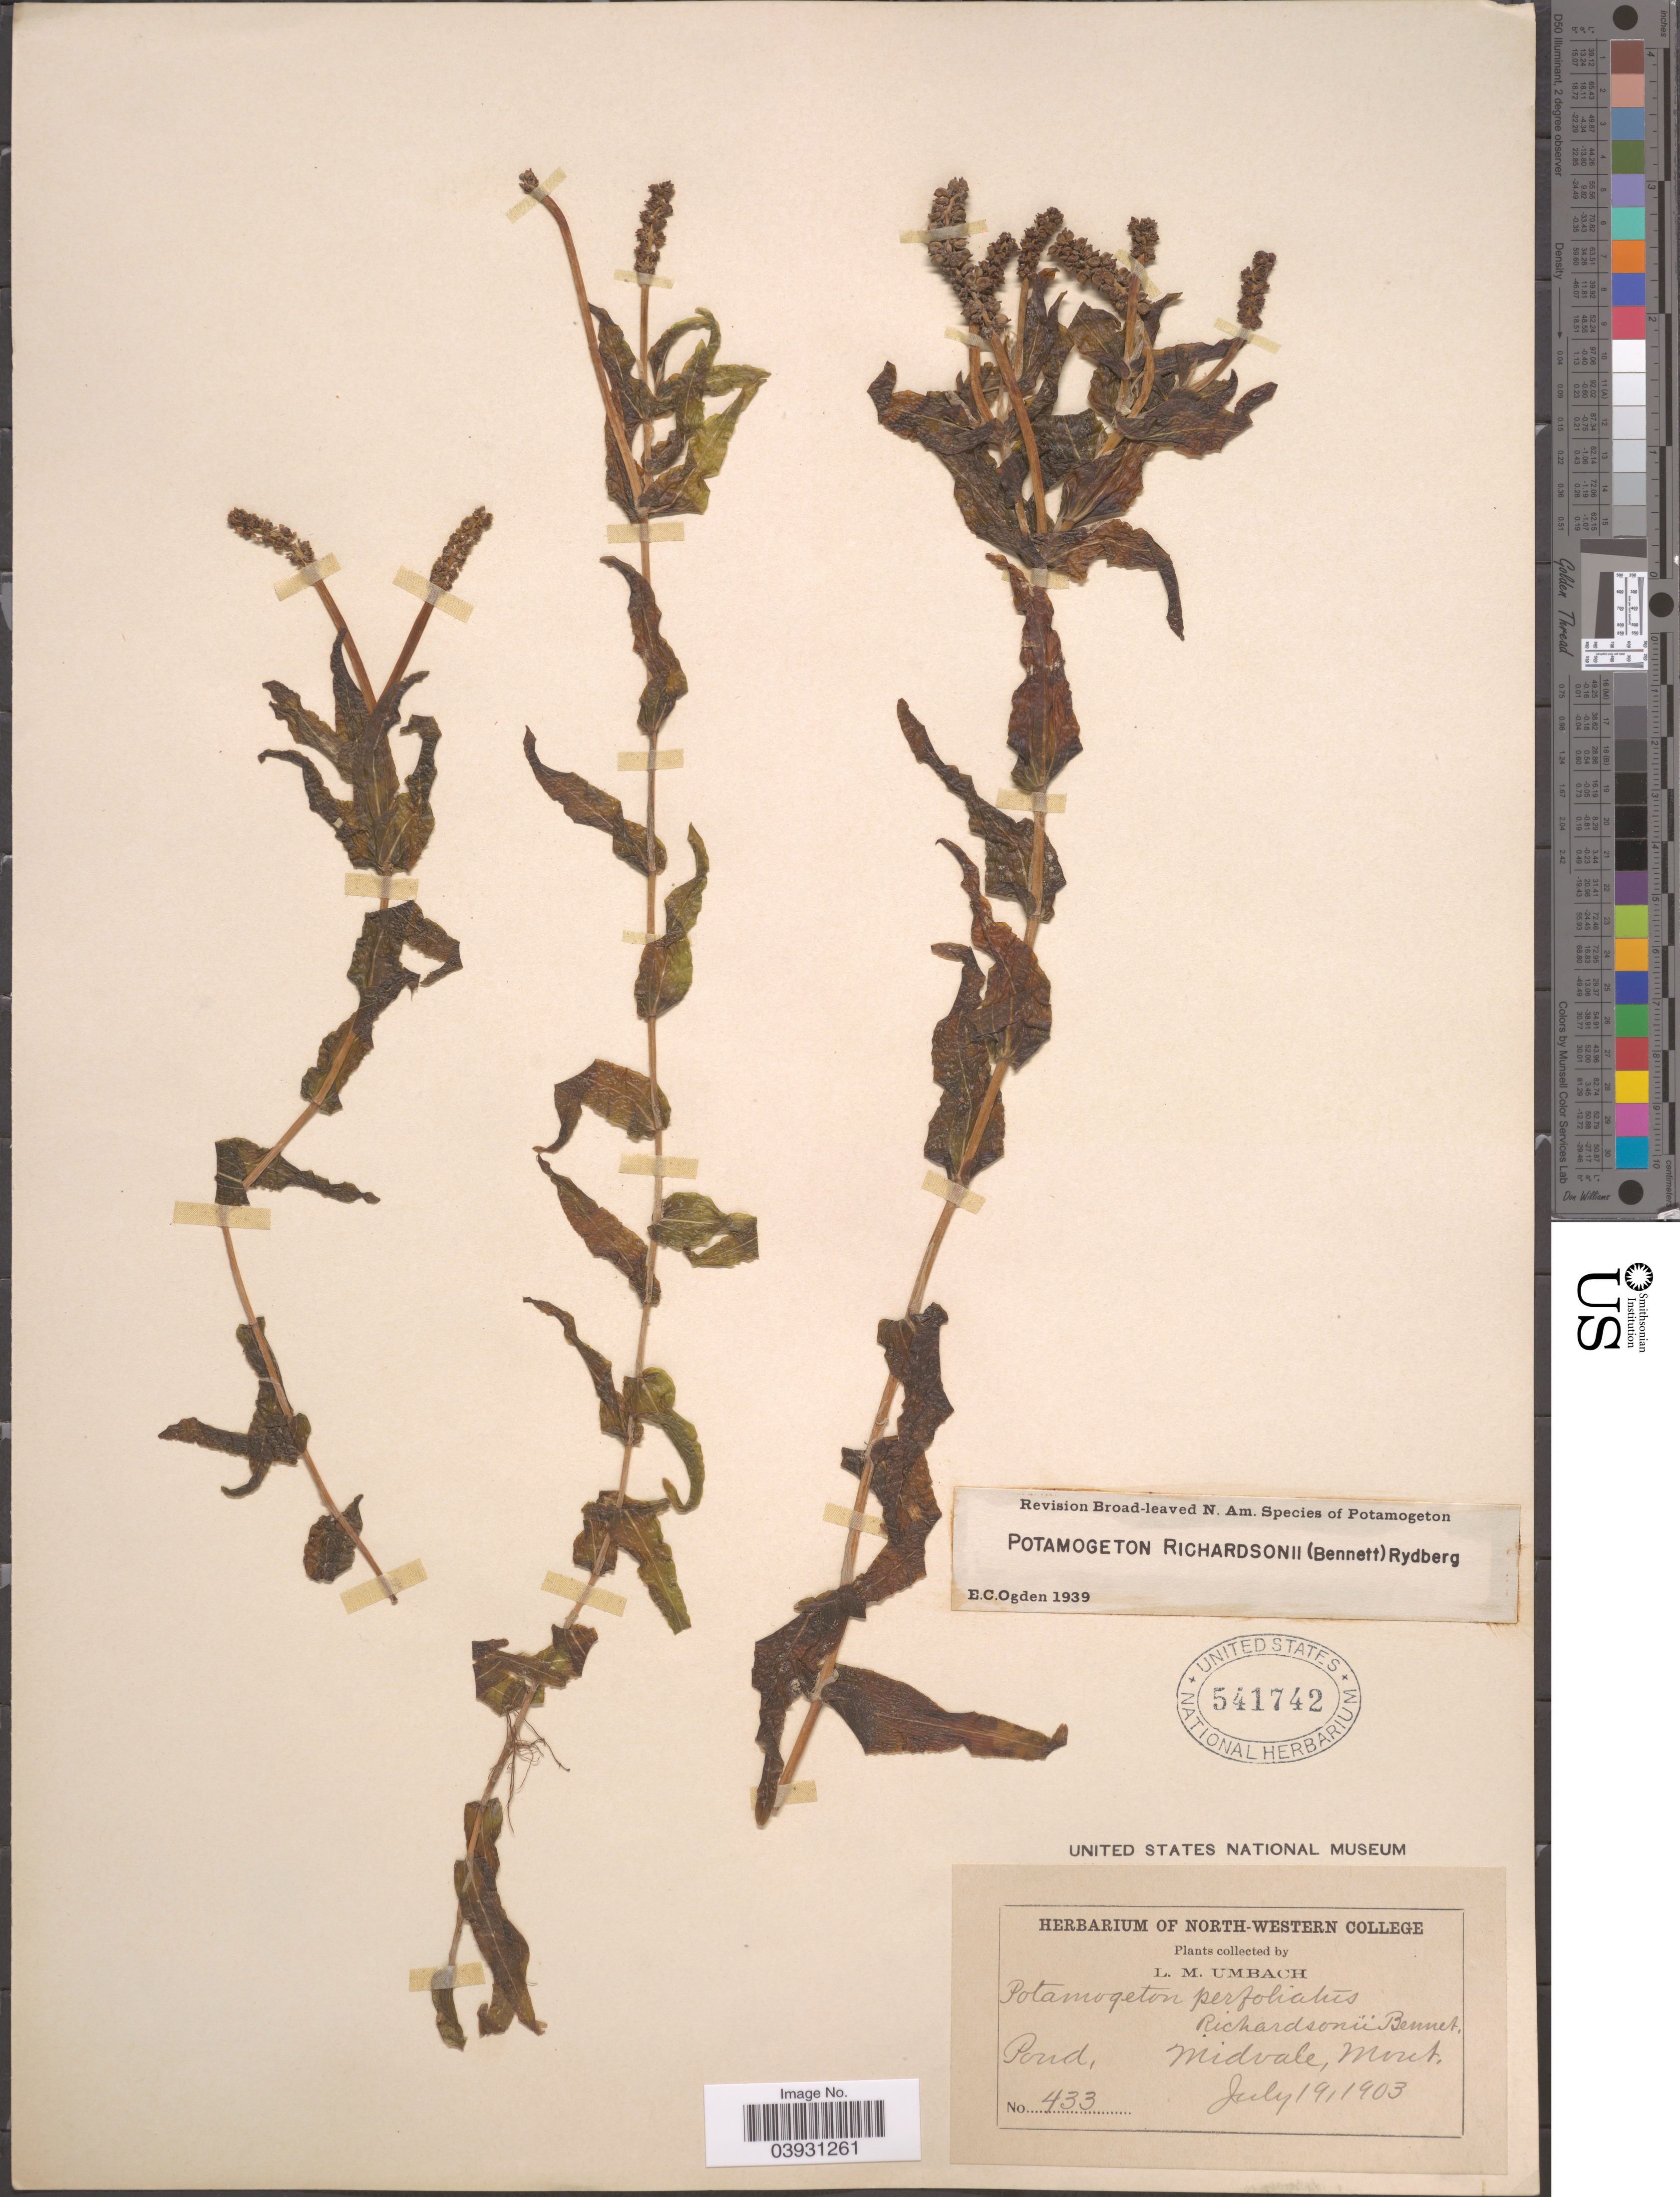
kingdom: Plantae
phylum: Tracheophyta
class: Liliopsida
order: Alismatales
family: Potamogetonaceae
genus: Potamogeton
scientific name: Potamogeton richardsonii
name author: (A.W. Benn.) Rydb.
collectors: L. M. Umbach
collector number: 433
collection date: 1903-07-19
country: United States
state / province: Montana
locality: Pond, Midvale.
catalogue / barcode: US 541742